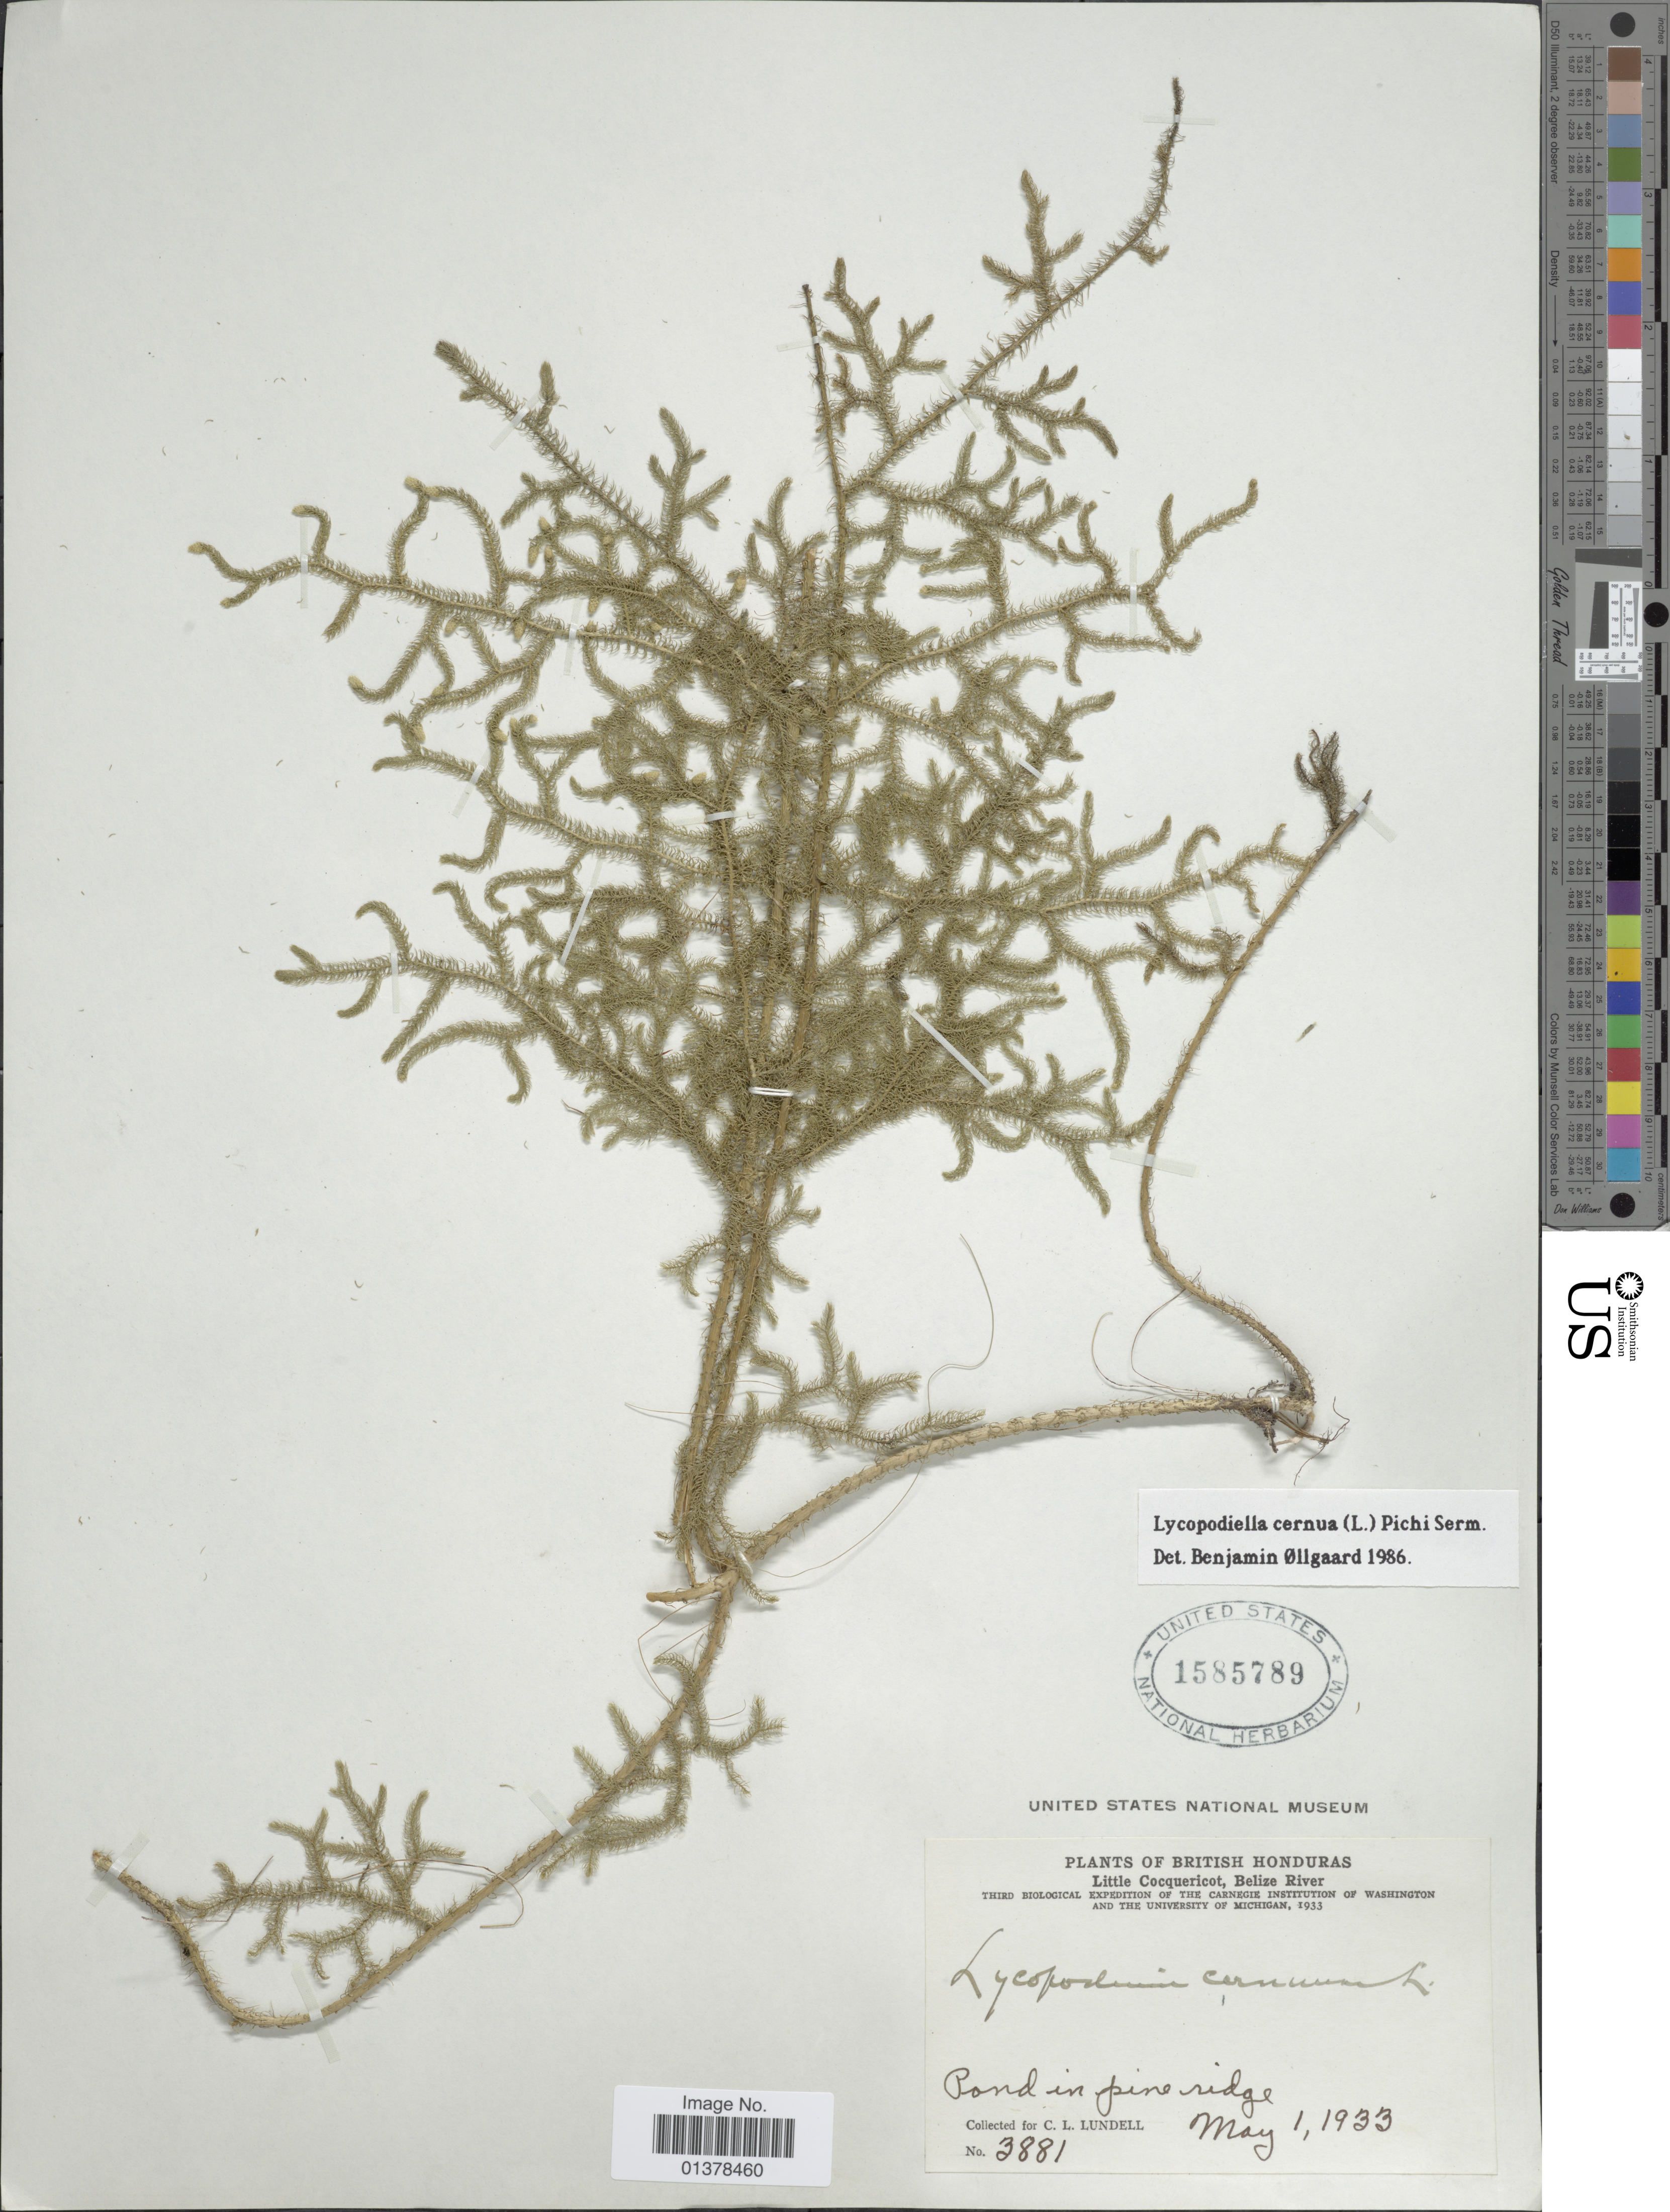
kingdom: Plantae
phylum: Tracheophyta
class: Lycopodiopsida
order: Lycopodiales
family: Lycopodiaceae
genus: Palhinhaea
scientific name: Palhinhaea cernua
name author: (L.) Vasc. & Franco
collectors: C. L. Lundell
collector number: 3881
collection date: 1933-05-01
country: Belize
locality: Pond in pione ridge, Little Cocquericot, Belize River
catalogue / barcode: US 1585789